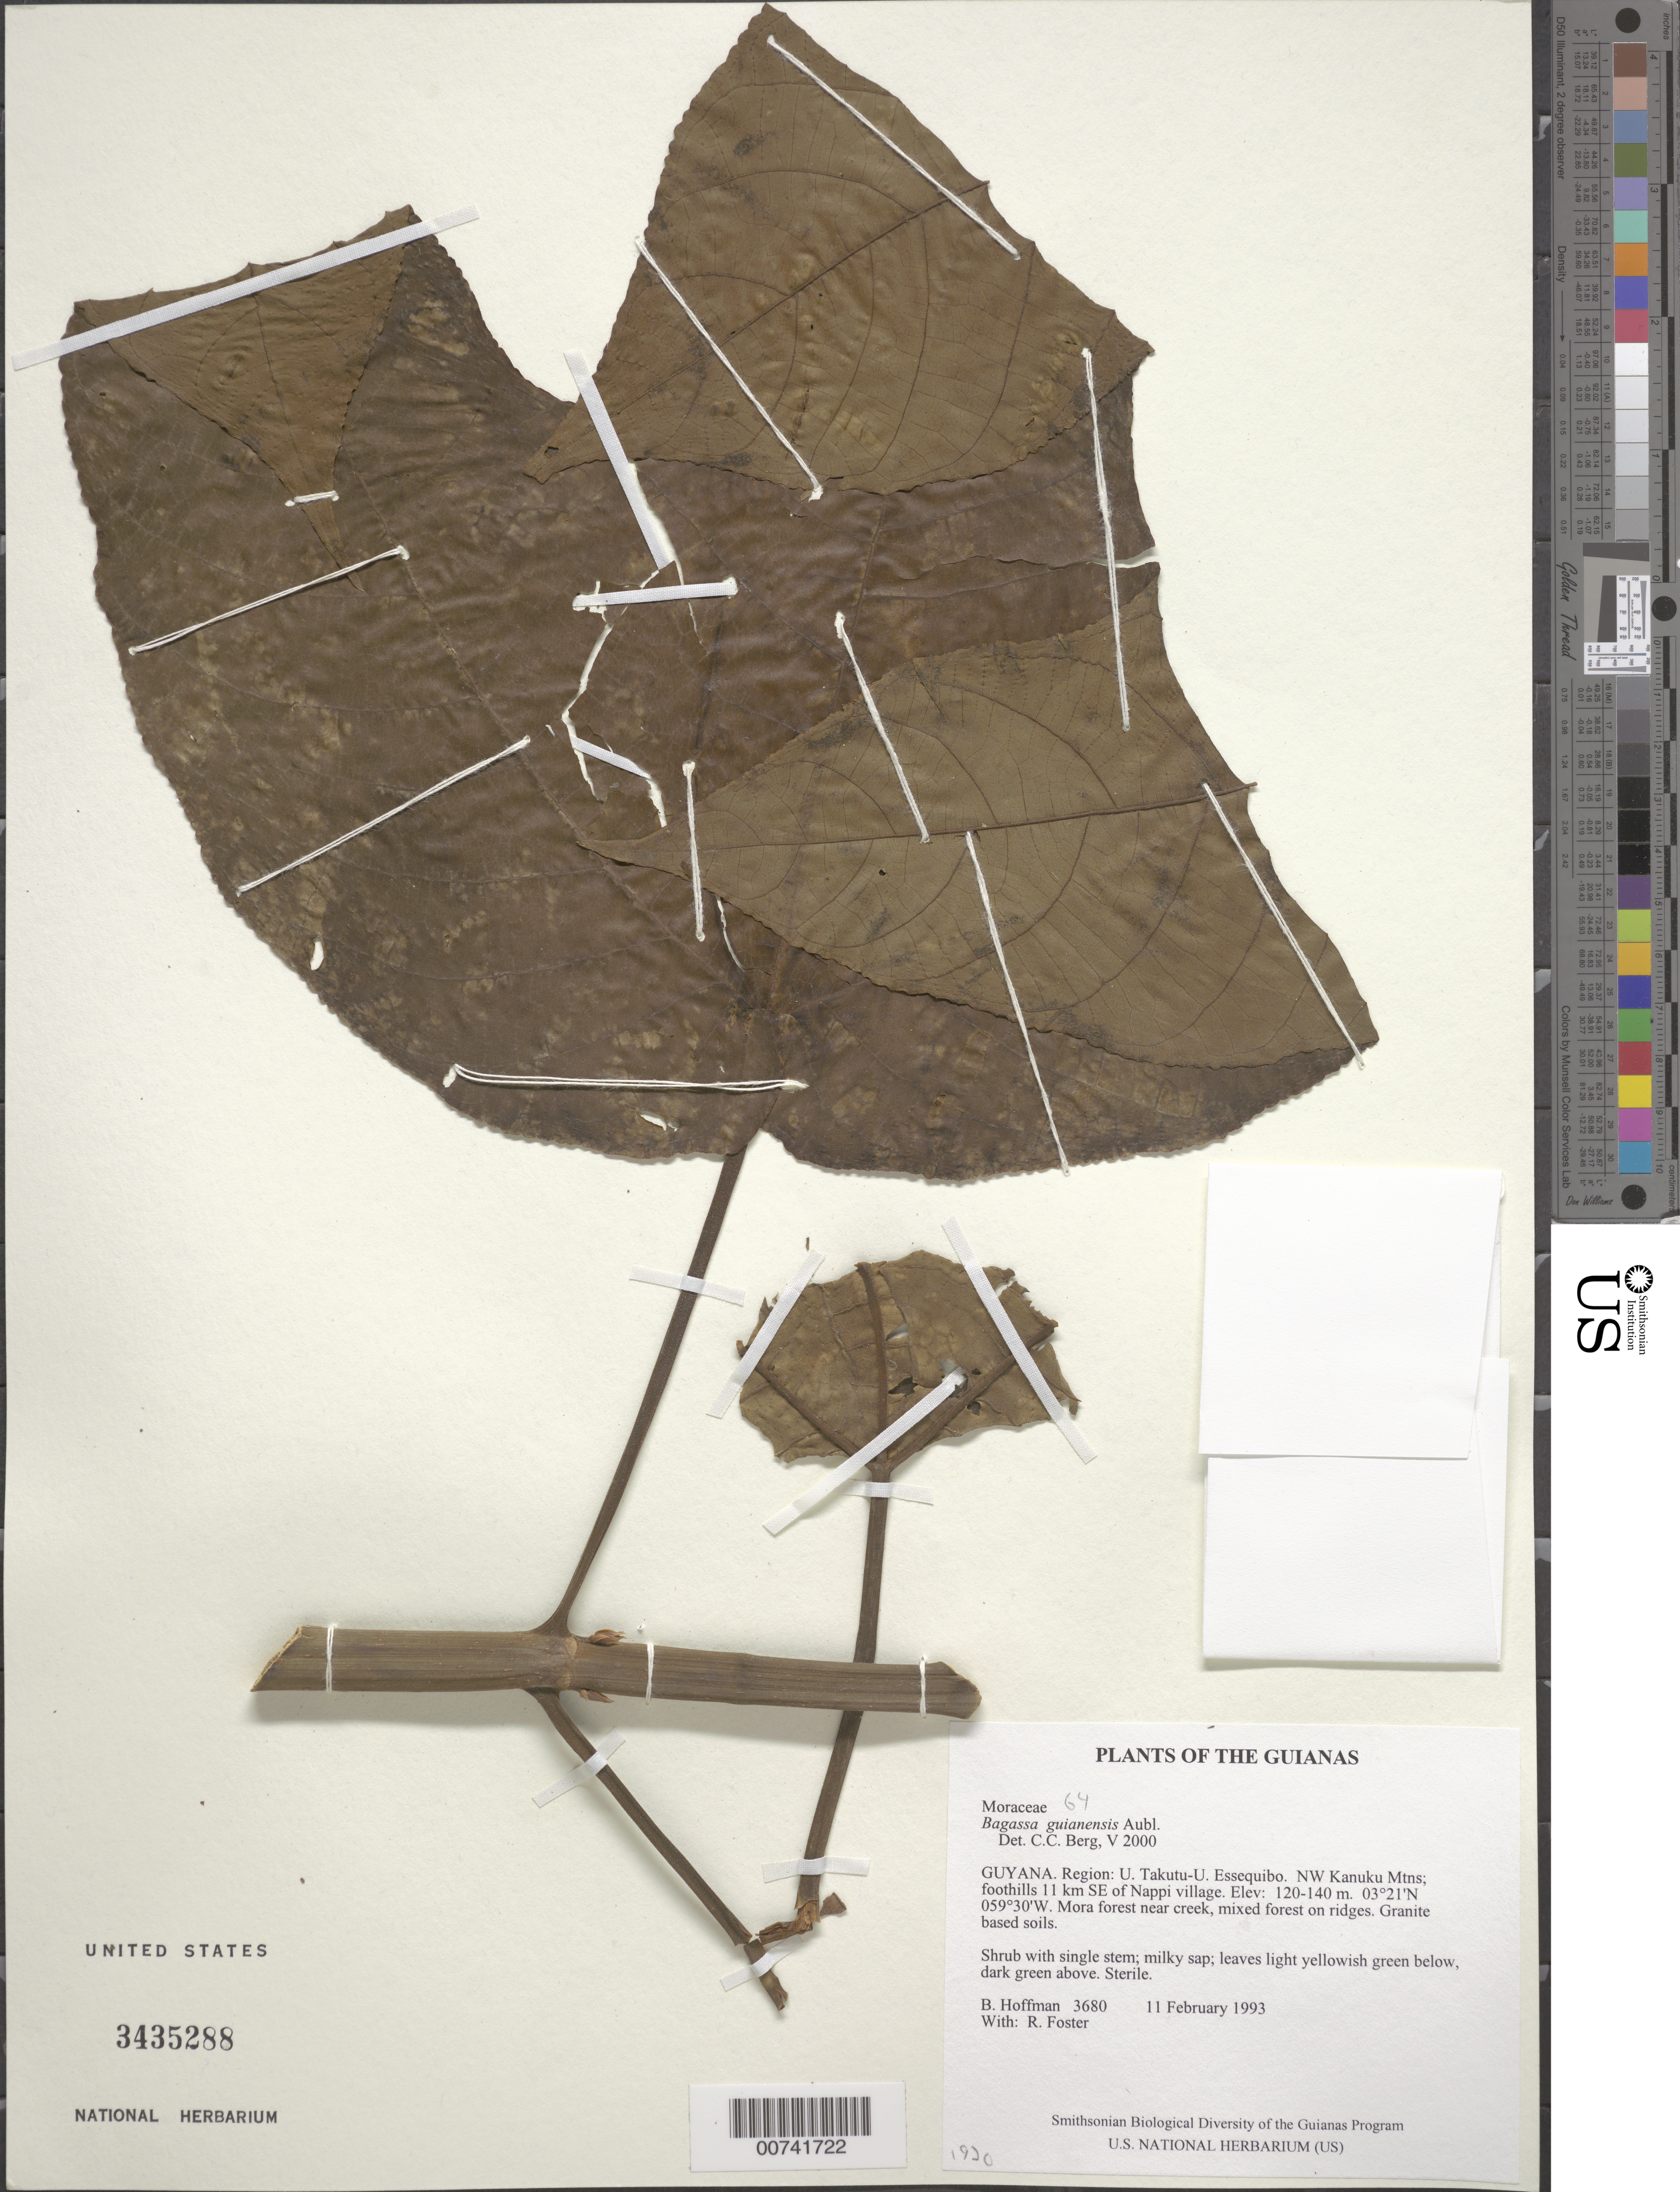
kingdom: Plantae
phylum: Tracheophyta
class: Magnoliopsida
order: Rosales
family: Moraceae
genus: Bagassa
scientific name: Bagassa guianensis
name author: Aubl.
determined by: Berg, C. C.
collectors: B. Hoffman & R. Foster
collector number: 3680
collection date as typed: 11 February 1993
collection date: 1993-02-11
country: Guyana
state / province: U. Takutu-U. Essequibo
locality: NW Kanuku Mountains; foothills 11 km SE of Nappi village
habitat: Mora forest near creek, mixed forest on ridges. Granite based soils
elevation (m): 120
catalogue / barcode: US 3435288